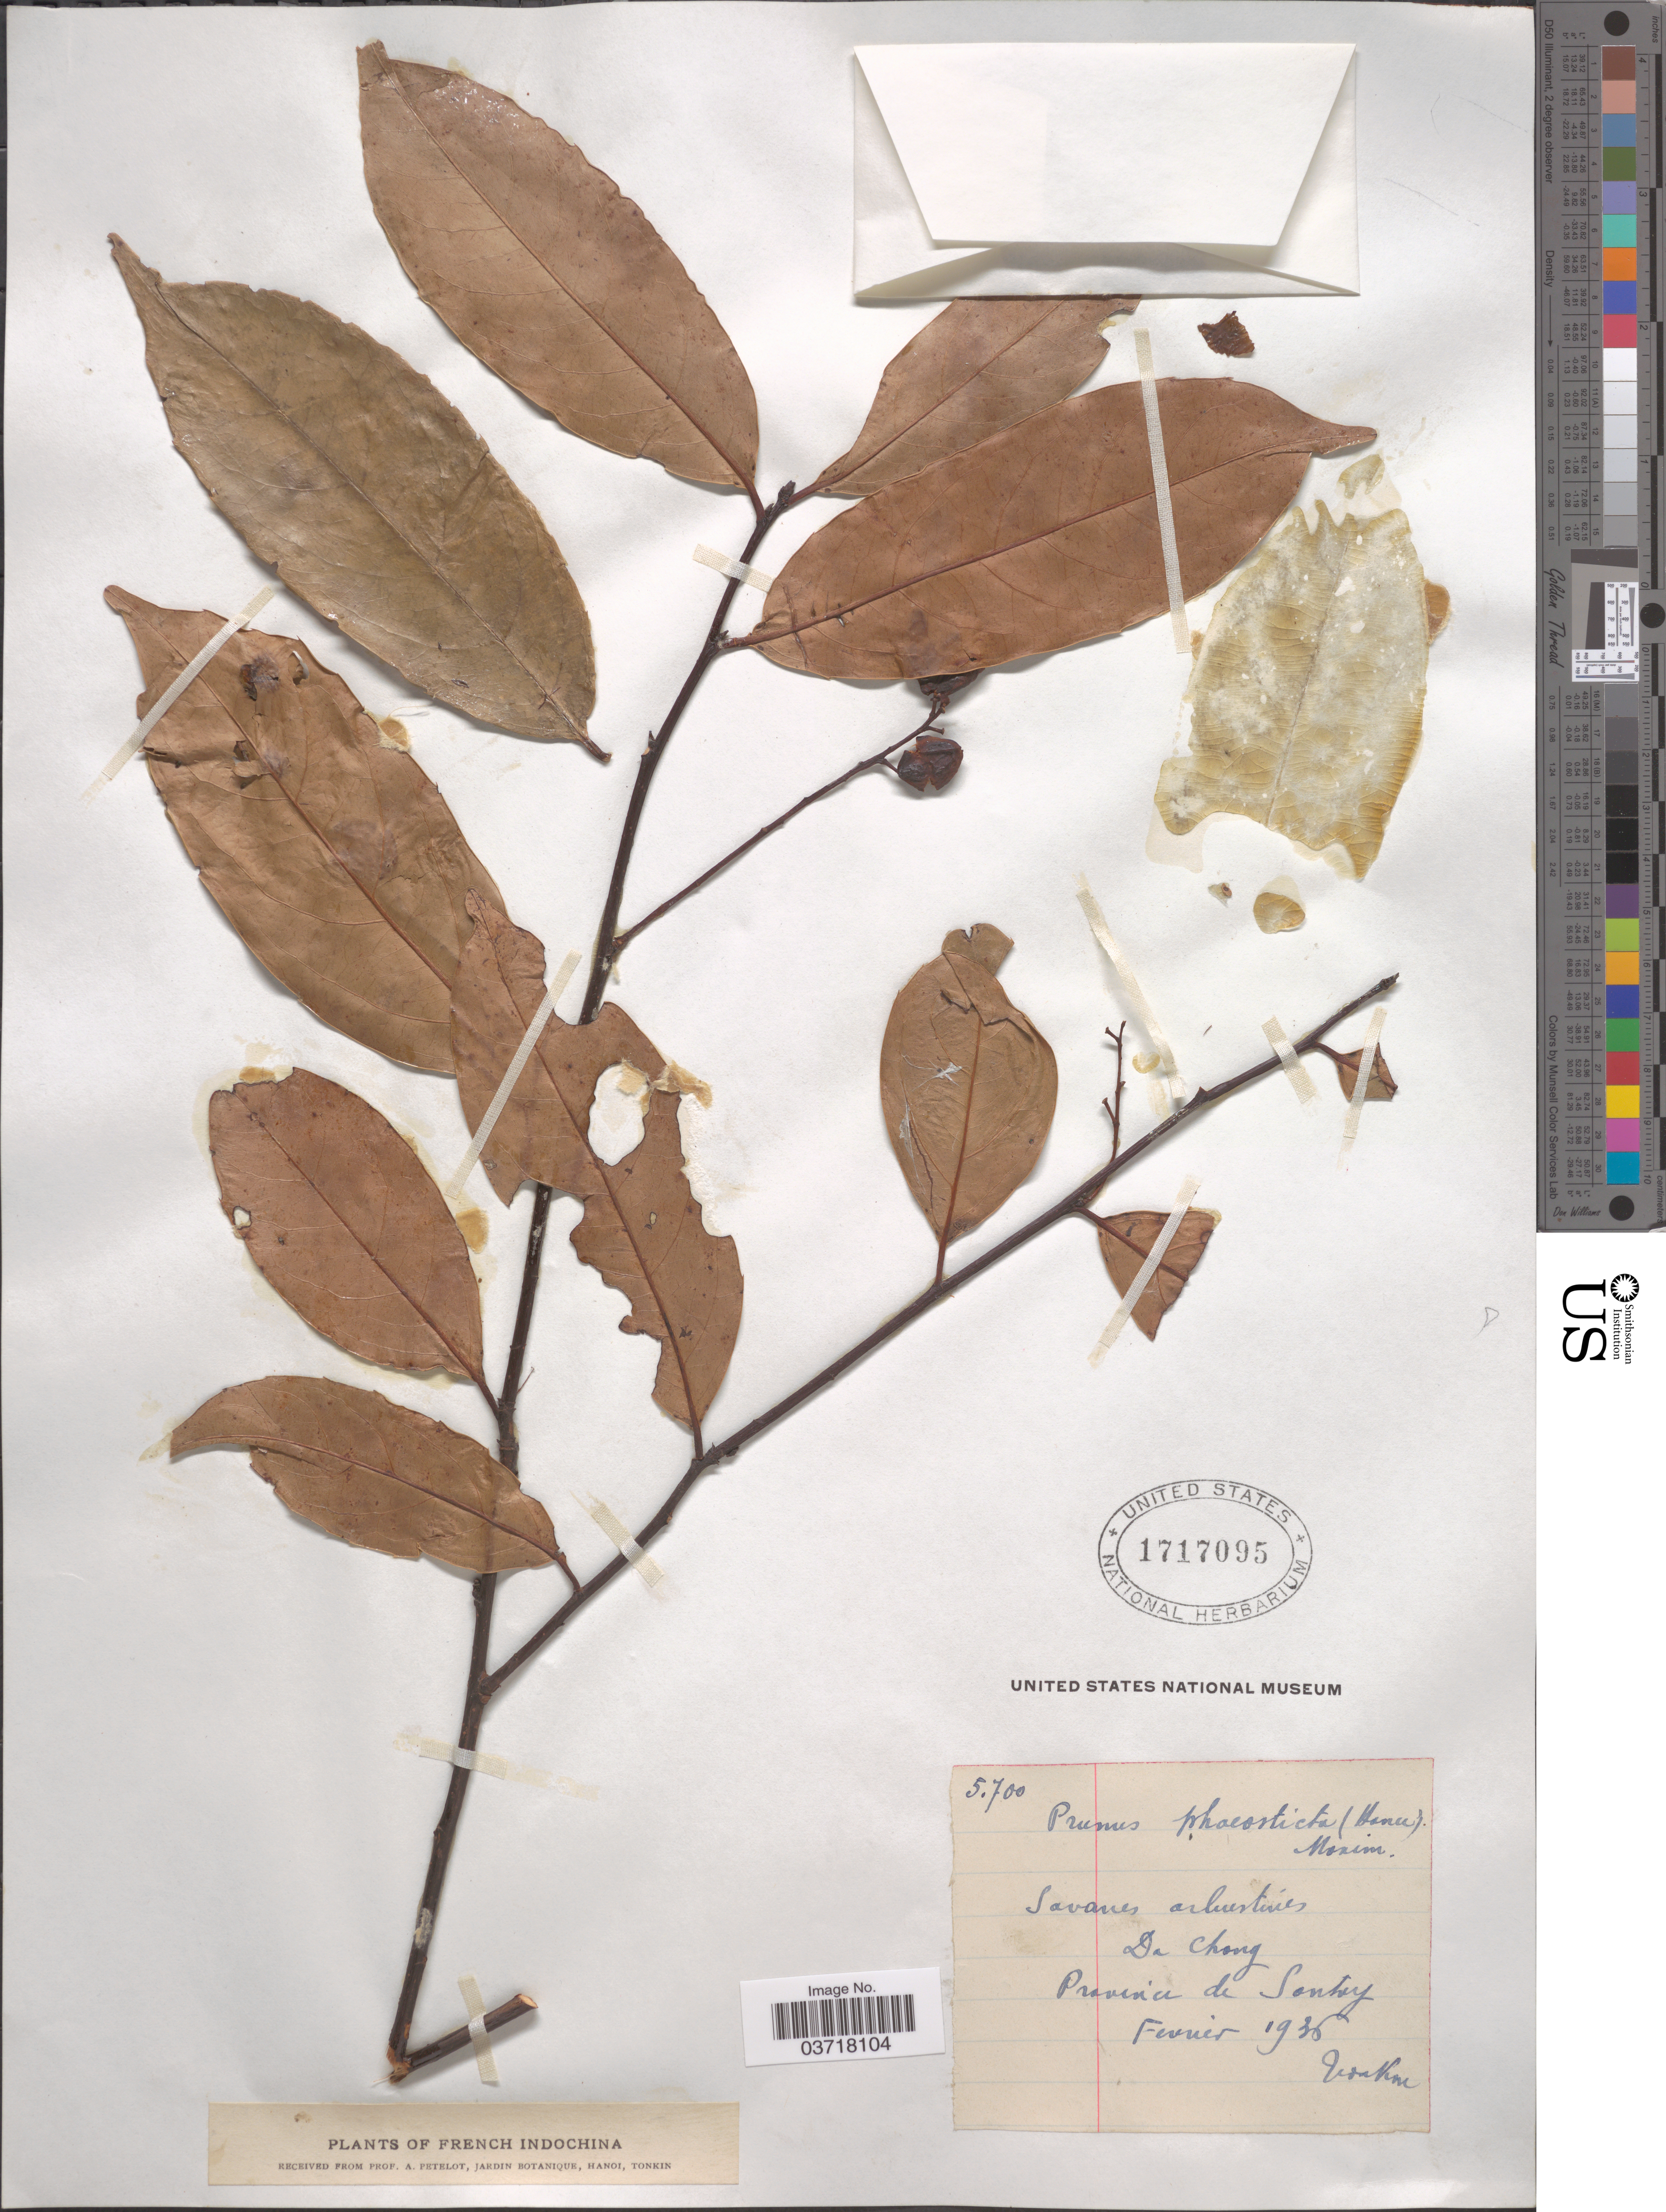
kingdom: Plantae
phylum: Tracheophyta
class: Magnoliopsida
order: Rosales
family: Rosaceae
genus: Prunus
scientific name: Prunus phaeosticta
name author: (Hance) Maxim.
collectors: P. A. Pételot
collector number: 5700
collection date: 1936-02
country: Vietnam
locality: French Indochina. Da Chong, Province de Sontay.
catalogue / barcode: US 1717095